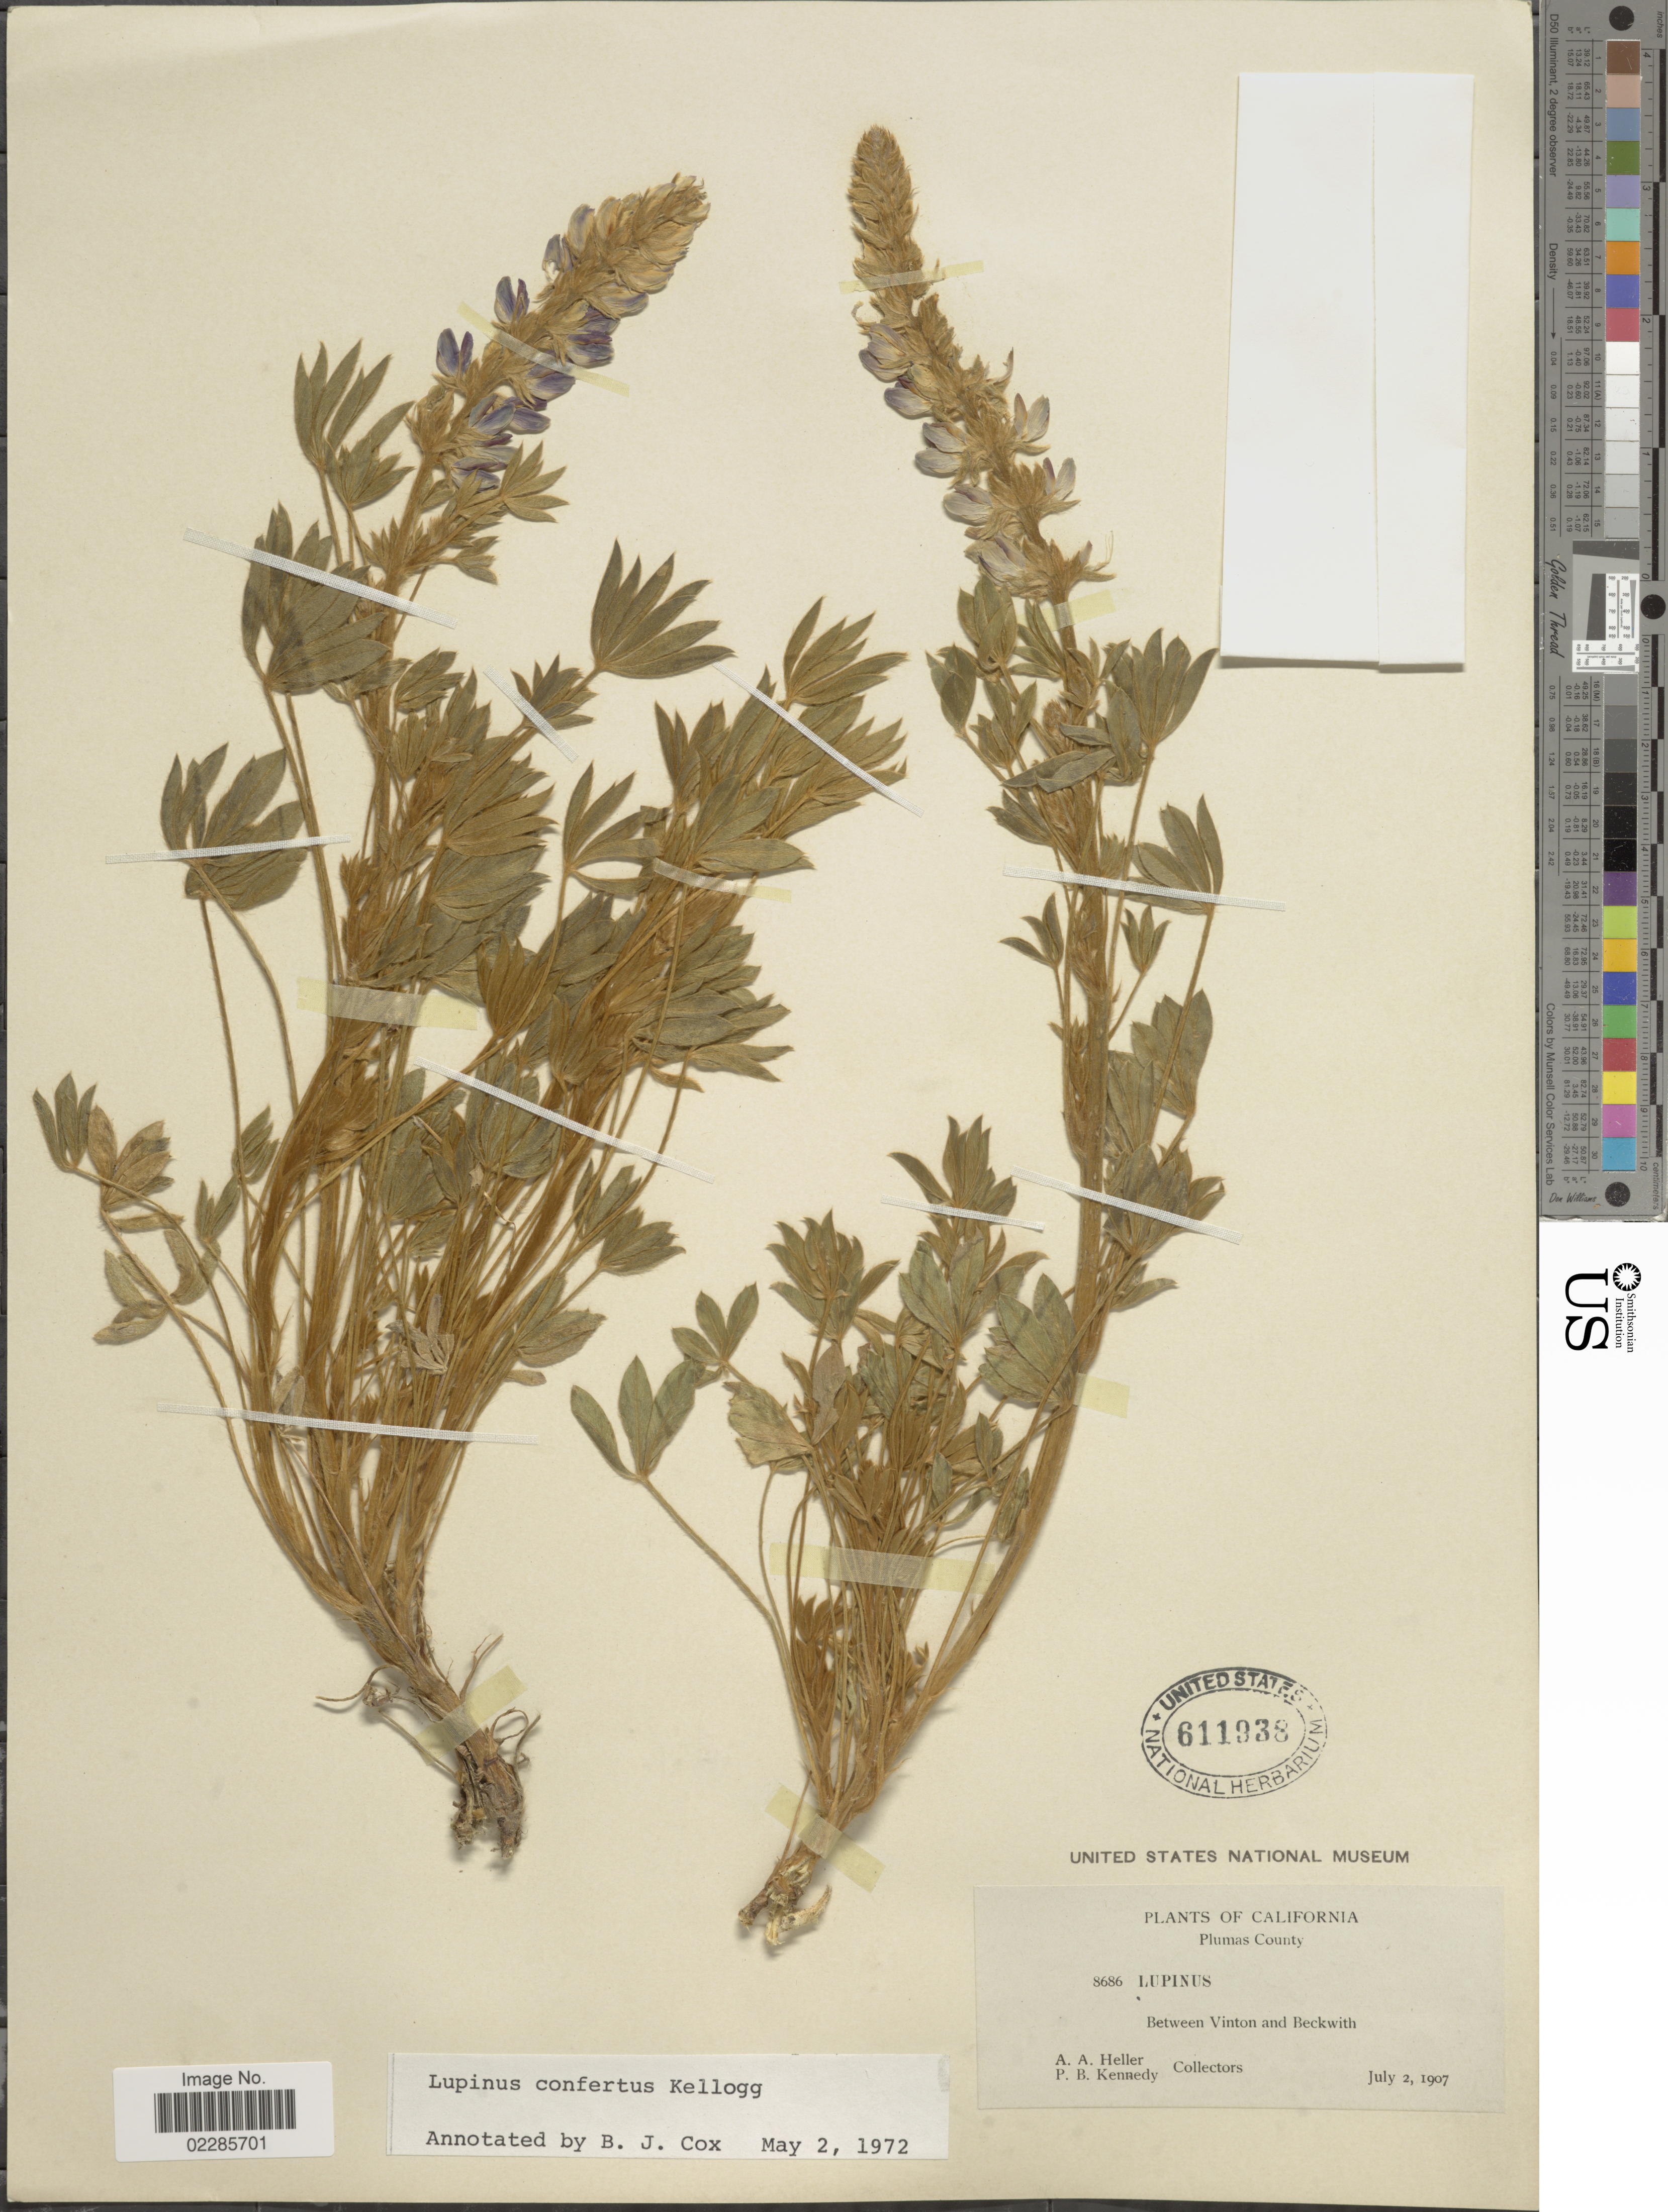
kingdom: Plantae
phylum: Tracheophyta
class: Magnoliopsida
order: Fabales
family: Fabaceae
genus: Lupinus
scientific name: Lupinus confertus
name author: Kellogg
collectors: A. A. Heller & P. B. Kennedy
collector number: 8686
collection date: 1907-07-02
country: United States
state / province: California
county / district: Plumas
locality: Plumas County, Between Vinton and Beckwith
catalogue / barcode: US 611938